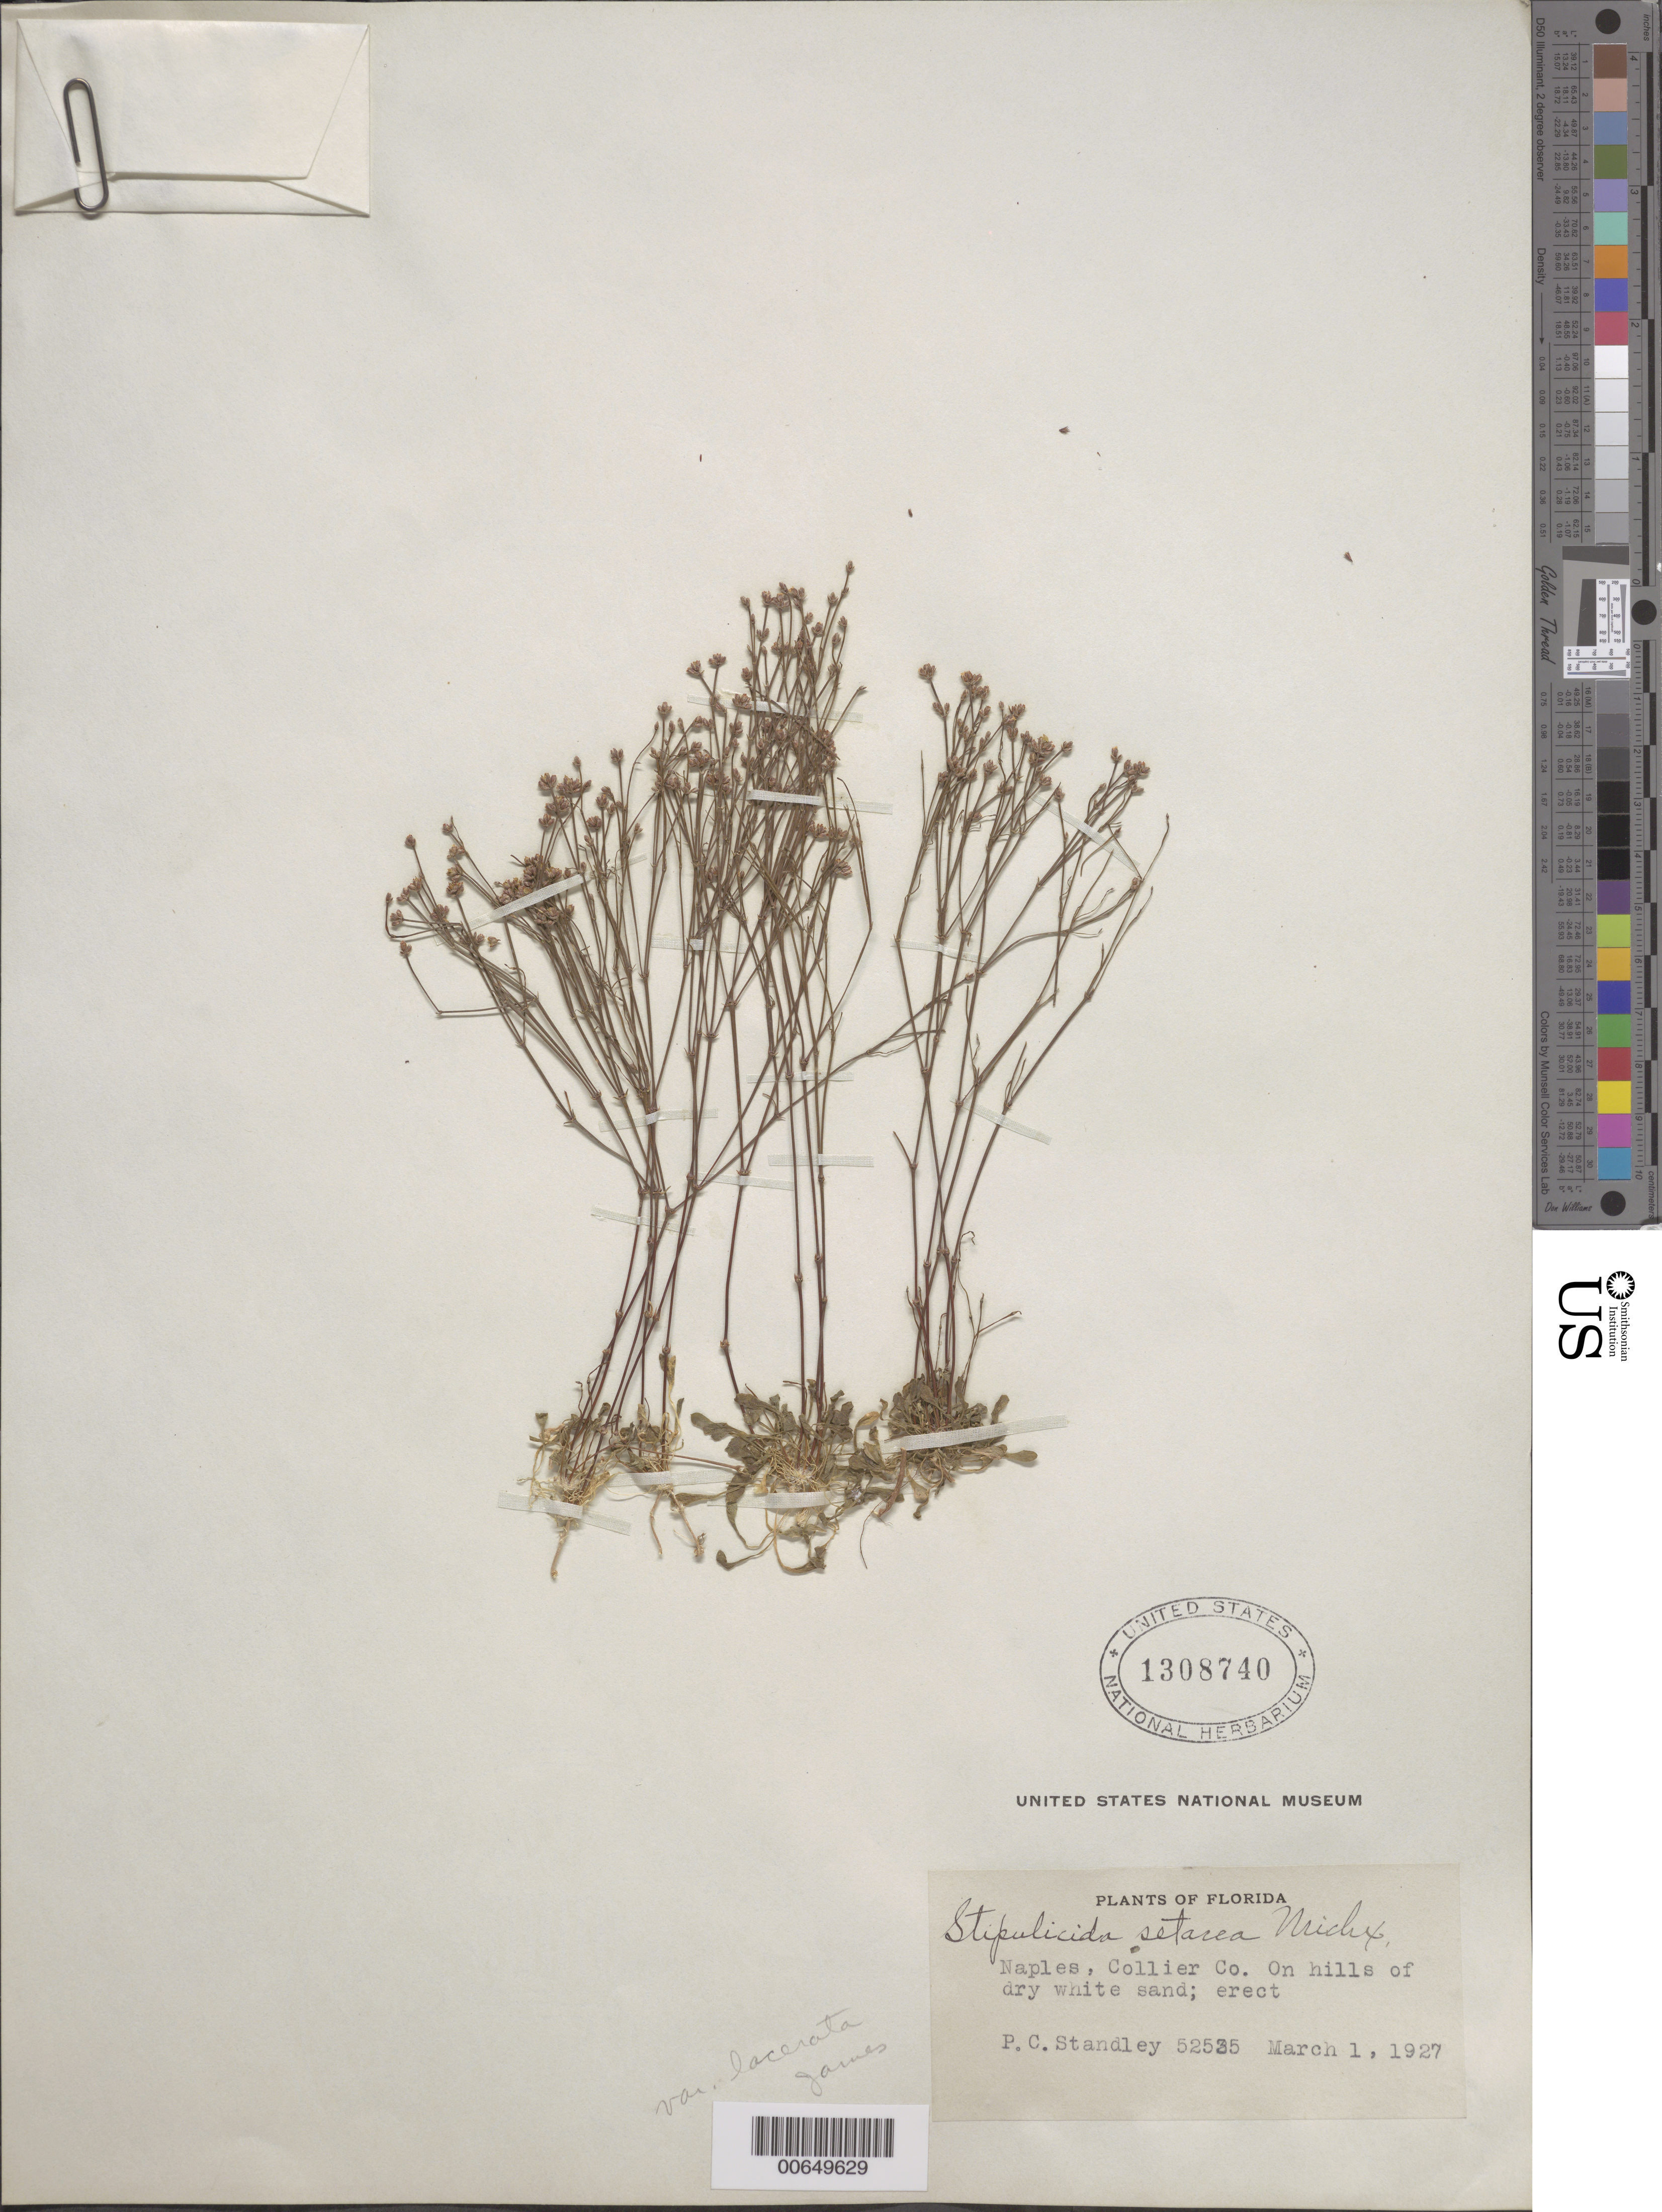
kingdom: Plantae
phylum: Tracheophyta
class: Magnoliopsida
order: Caryophyllales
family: Caryophyllaceae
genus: Stipulicida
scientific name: Stipulicida setacea var. lacerata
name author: C. W. James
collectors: P. C. Standley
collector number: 52535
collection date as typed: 01 Mar 1927 or 03 Jan 1927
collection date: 1927-01-03 or 1927-03-01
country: United States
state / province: Florida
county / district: Collier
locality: Naples.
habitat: On hills of dry white sand.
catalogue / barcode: US 1308740